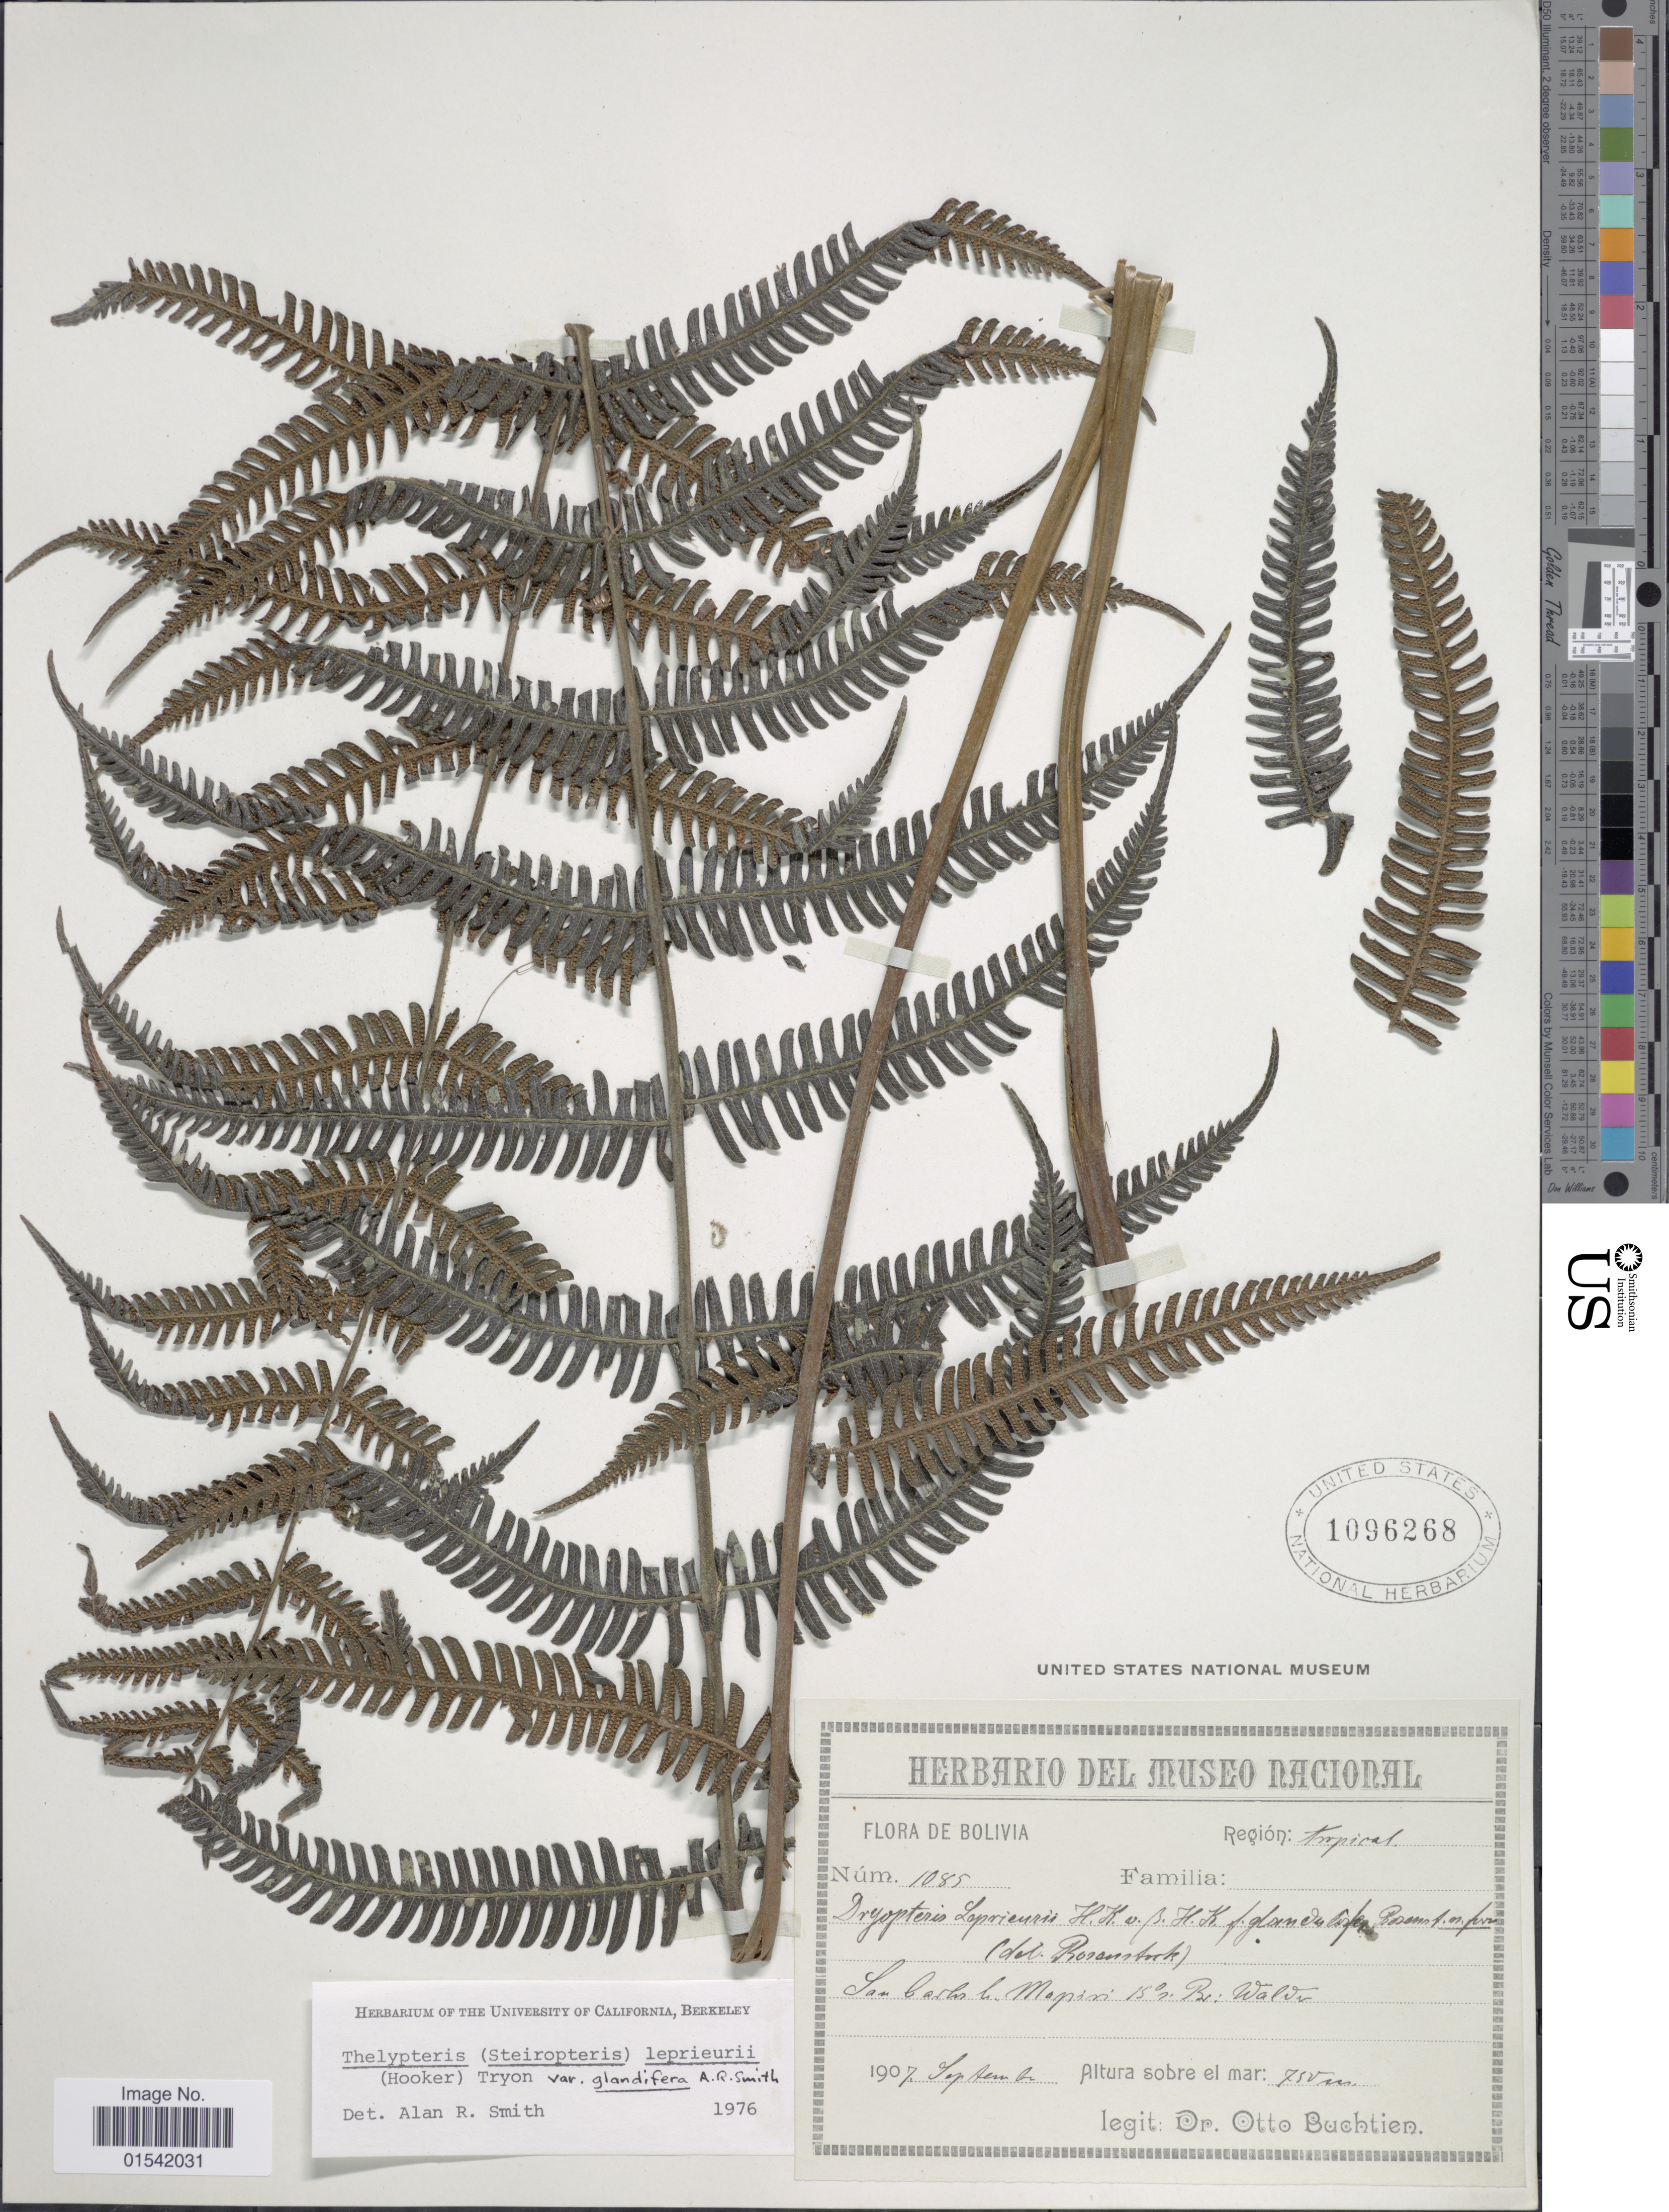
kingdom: Plantae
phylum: Tracheophyta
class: Polypodiopsida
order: Polypodiales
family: Thelypteridaceae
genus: Steiropteris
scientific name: Steiropteris leprieurii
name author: (Hook. f.) Pic. Serm.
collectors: O. Buchtien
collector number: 1085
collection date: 1907-09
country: Bolivia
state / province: La Paz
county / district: Mapiri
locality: San Calros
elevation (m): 750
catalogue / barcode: US 1096268